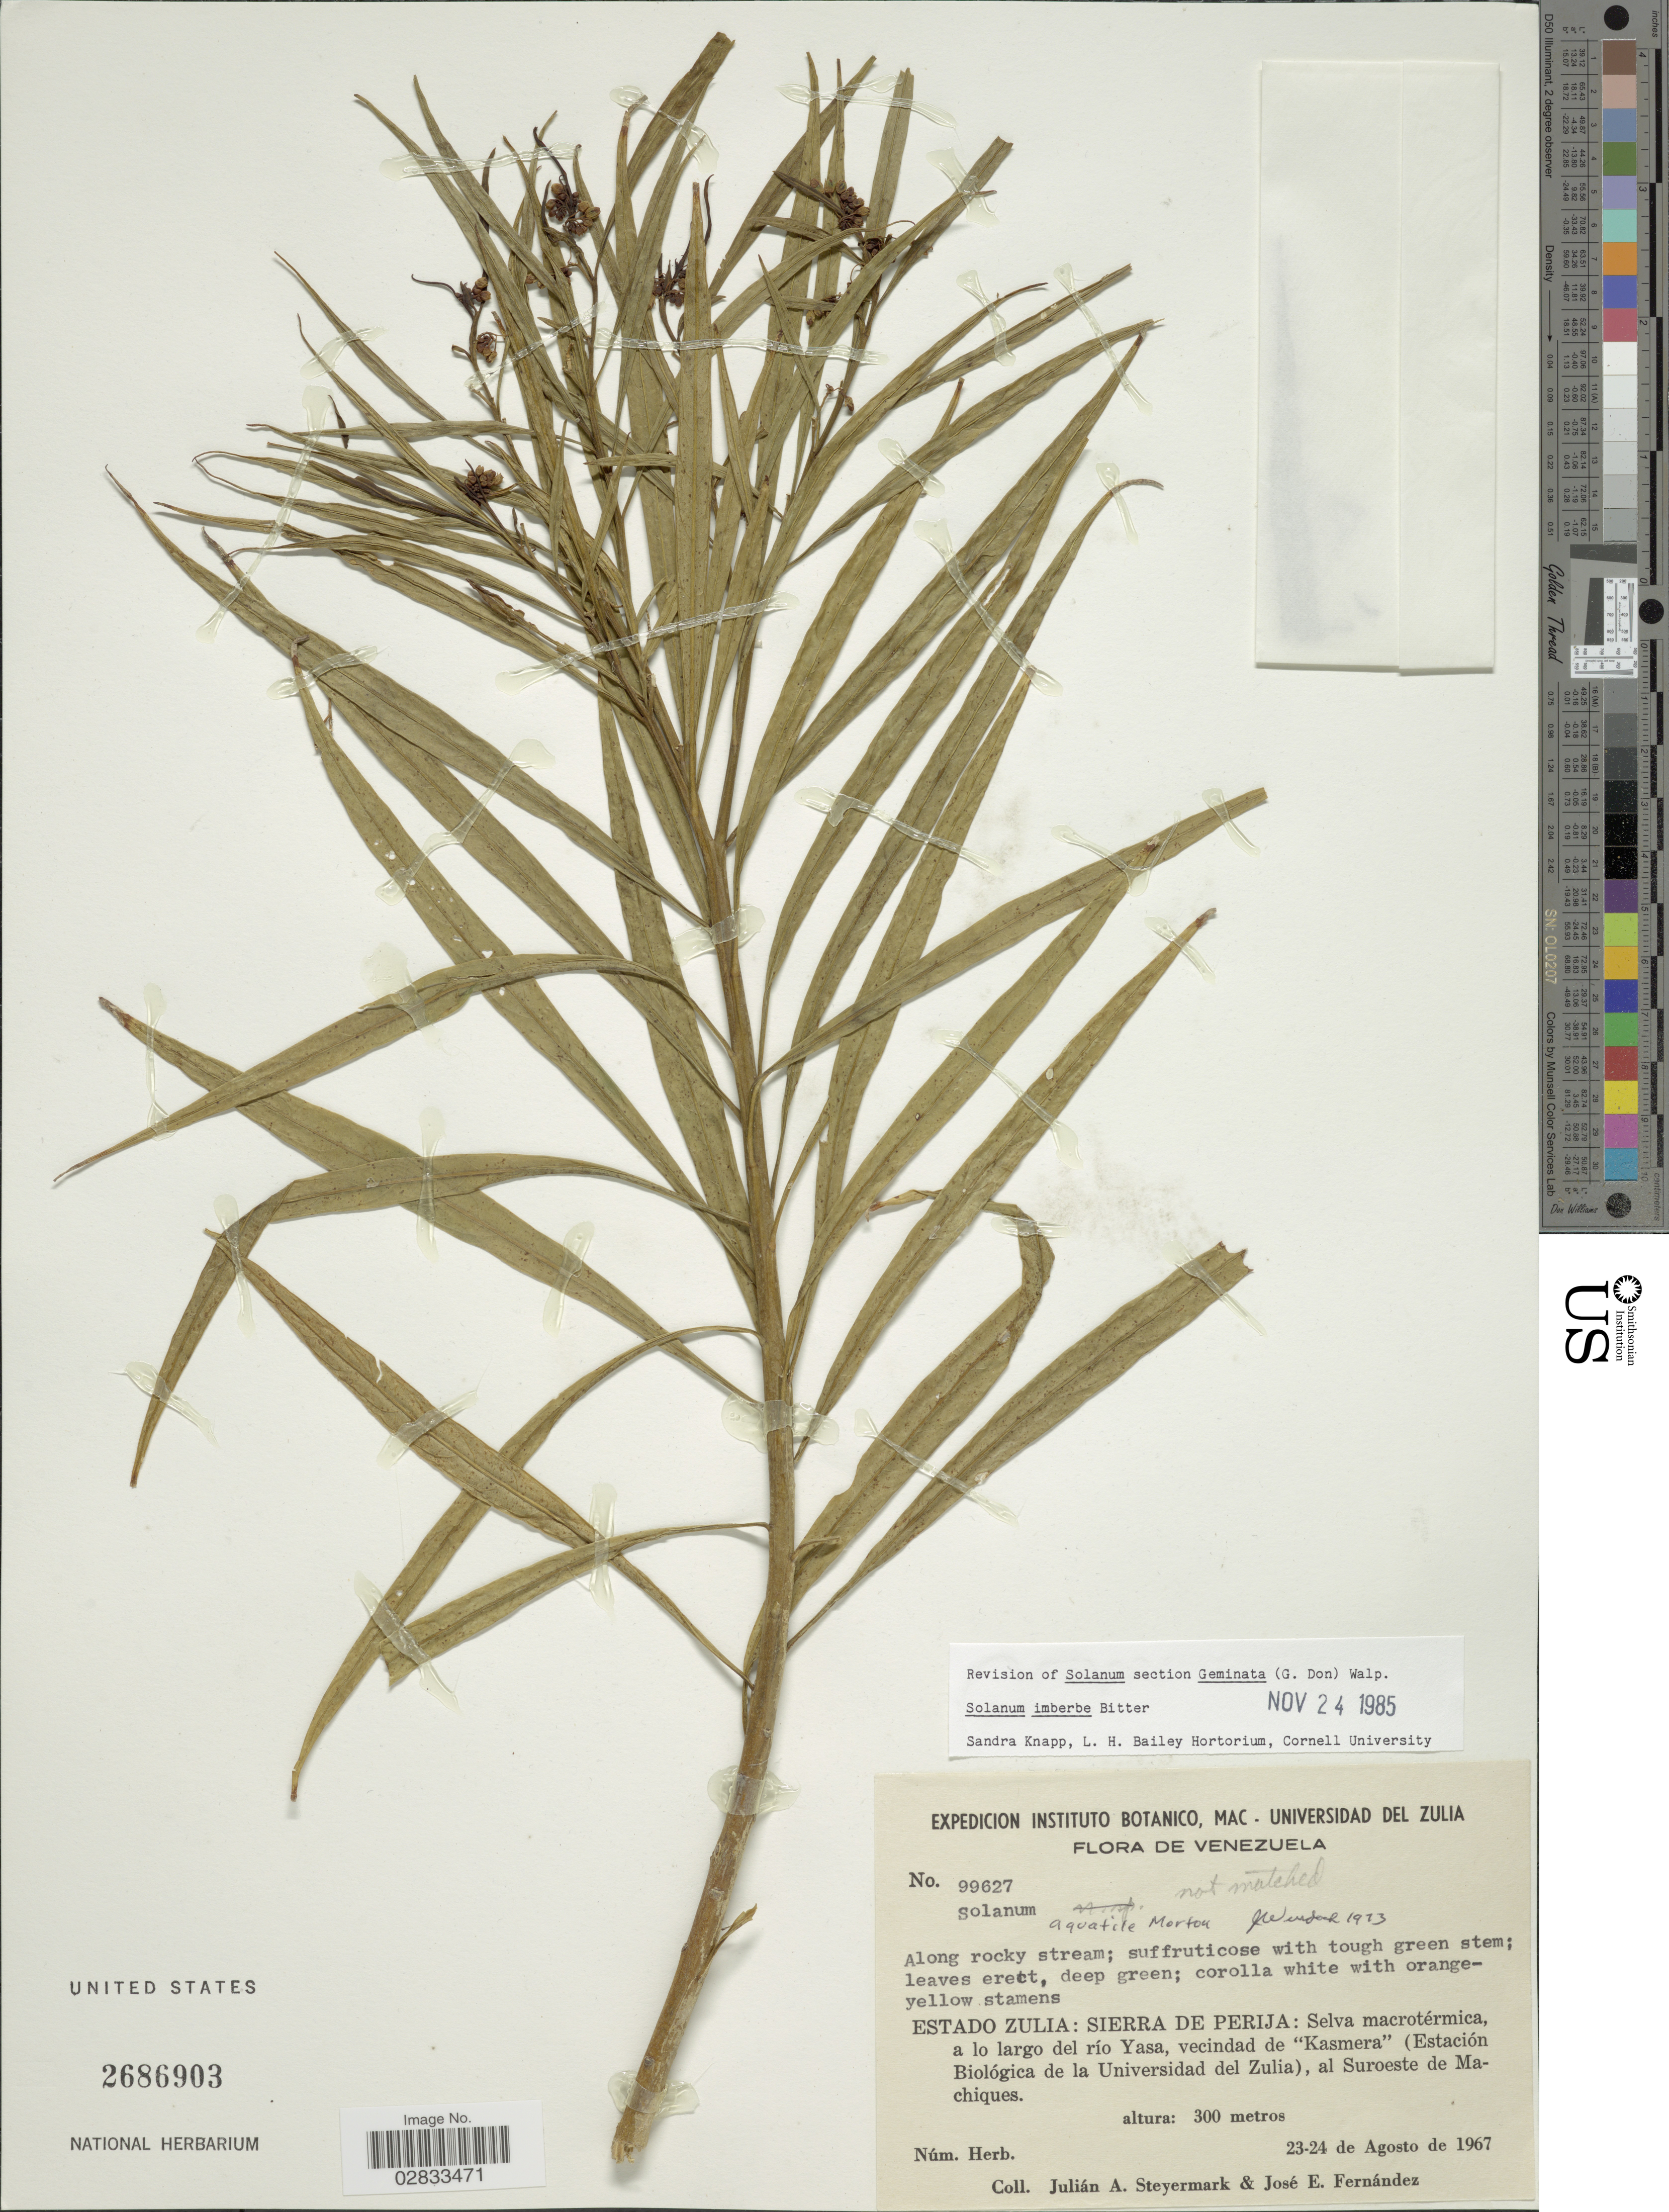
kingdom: Plantae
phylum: Tracheophyta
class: Magnoliopsida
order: Solanales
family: Solanaceae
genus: Solanum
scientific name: Solanum imberbe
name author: Bitter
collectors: J. Steyermark & J. Fernández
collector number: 99627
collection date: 1967-08-23/1967-08-24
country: Venezuela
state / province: Zulia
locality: Sierra de Perija: Selva macrotérmica, a lo largo del río Yasa, vecindad de "Kasemera" (Estación Biológica de la Universidad del Zulia), al Suroeste de Machiques.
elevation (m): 300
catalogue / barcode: US 2686903